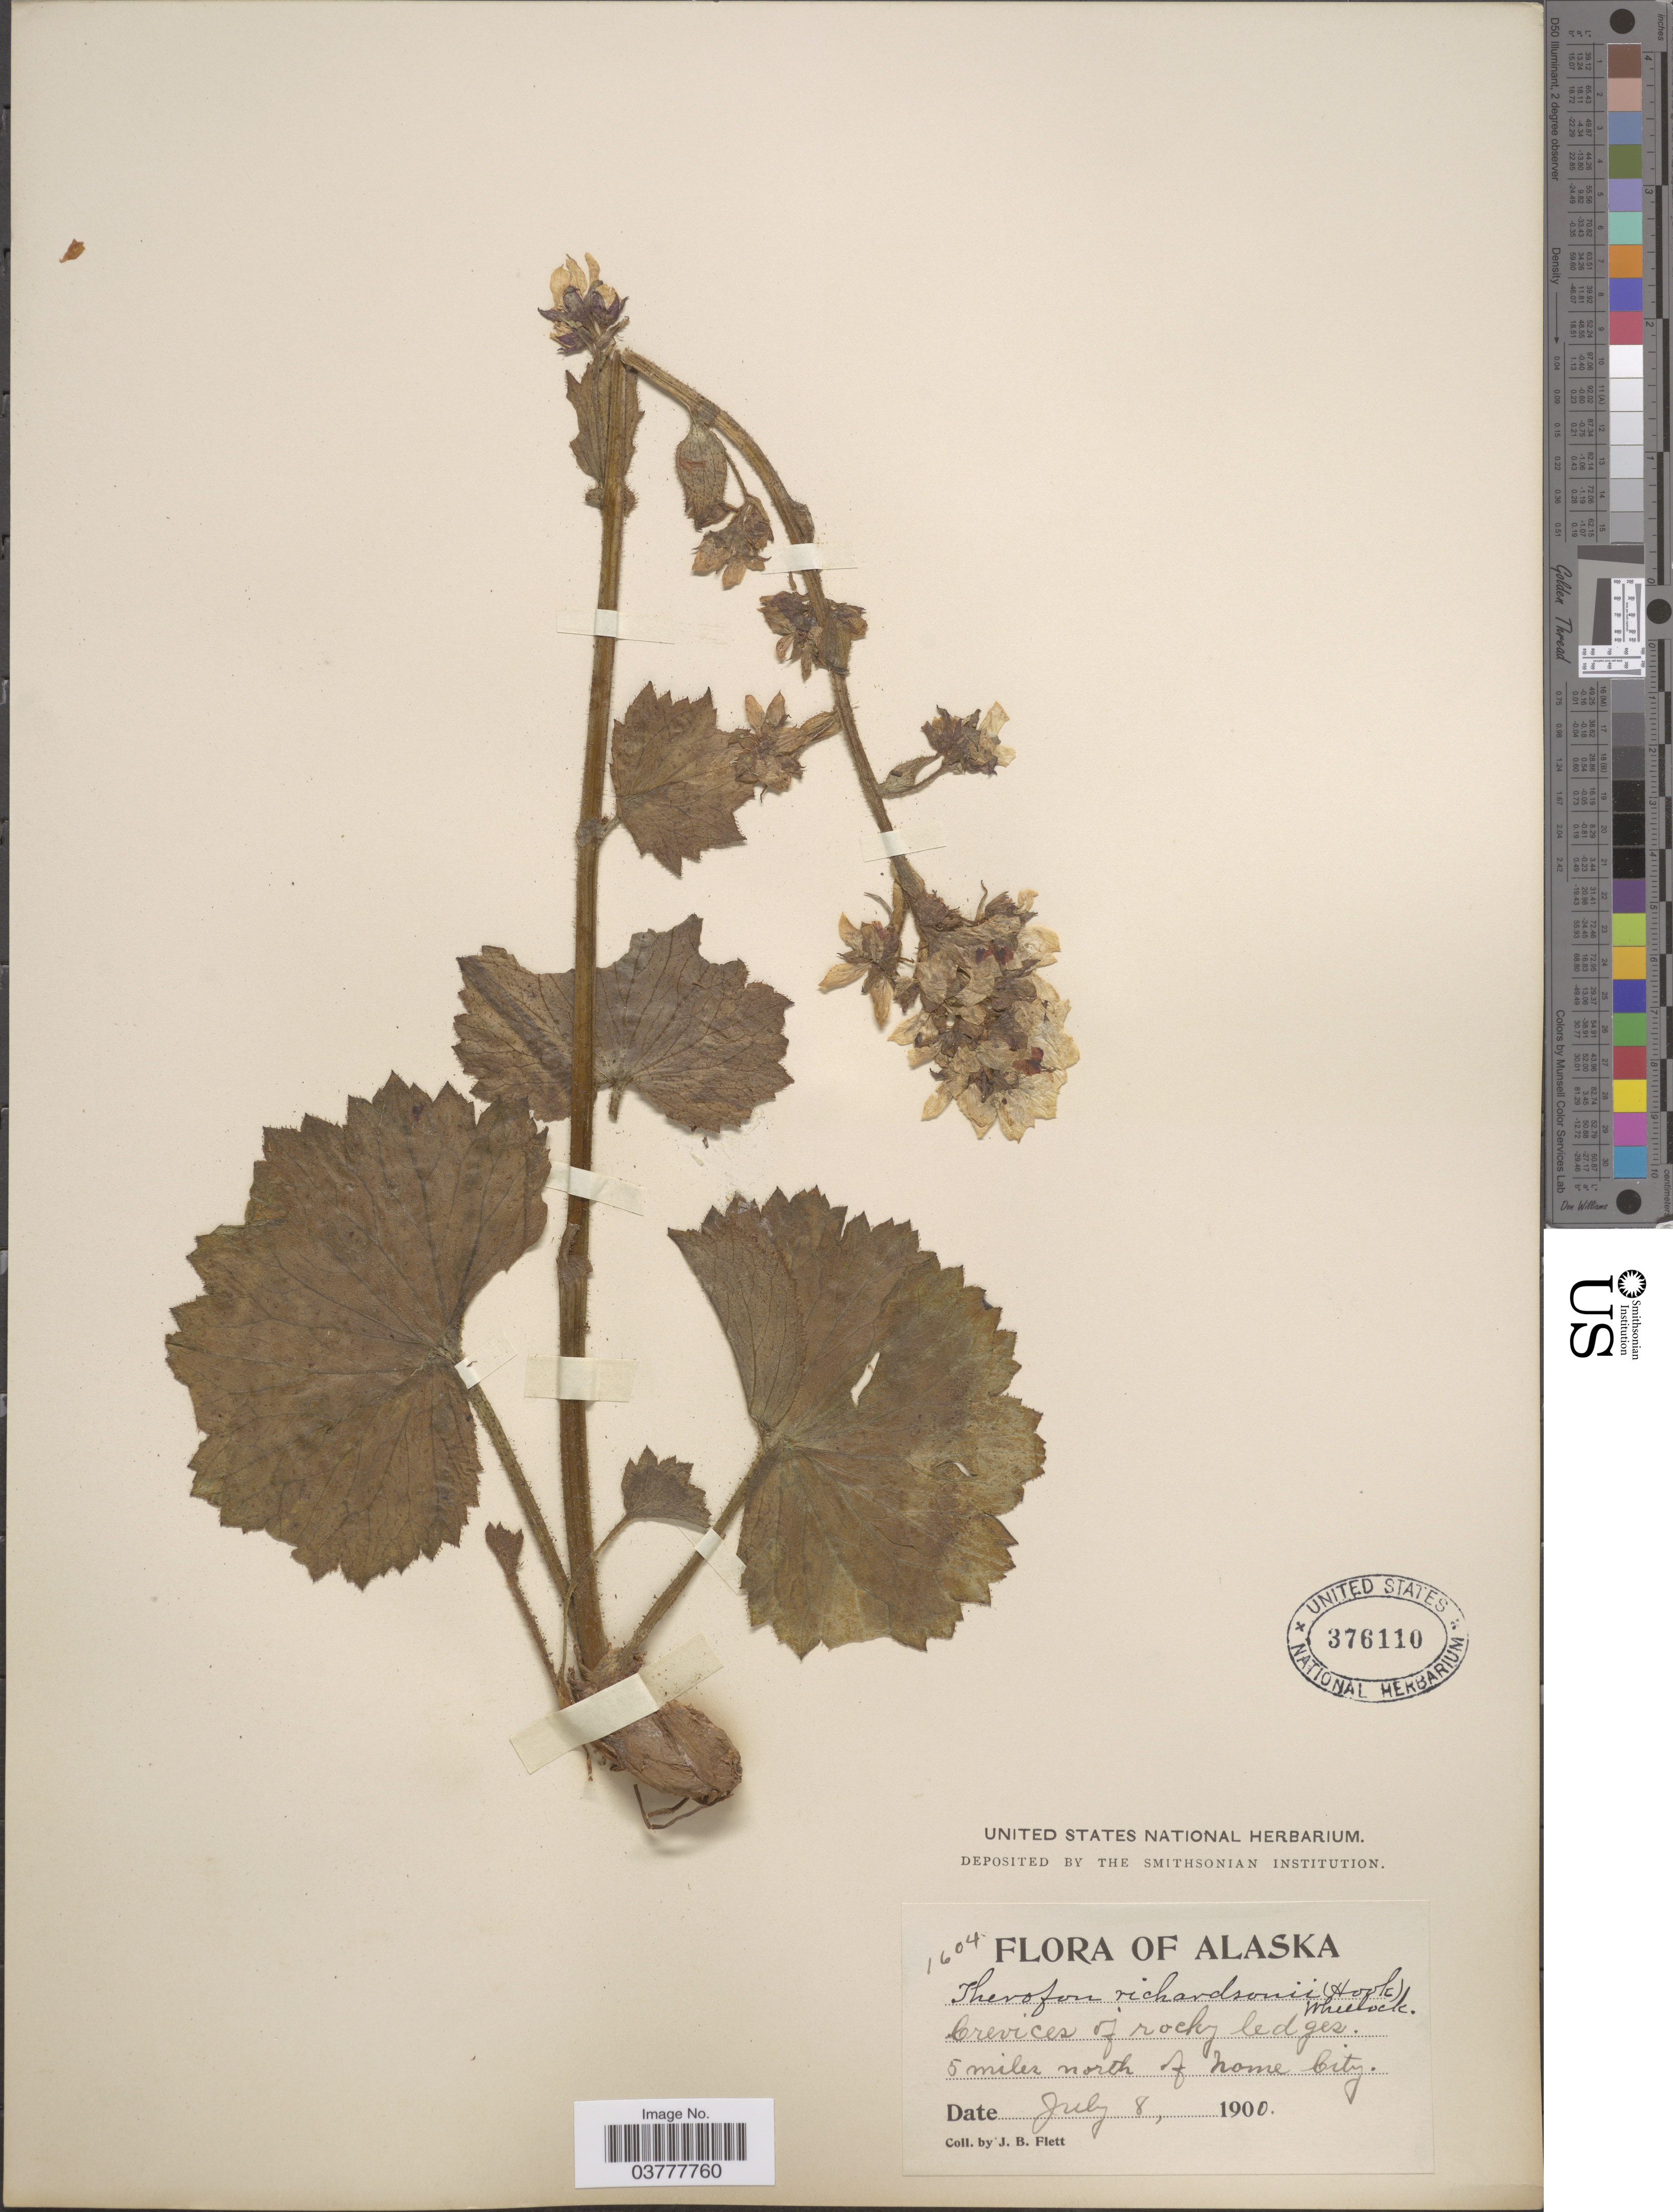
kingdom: Plantae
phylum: Tracheophyta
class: Magnoliopsida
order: Saxifragales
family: Saxifragaceae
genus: Boykinia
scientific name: Boykinia richardsonii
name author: (Hook.) A. Gray ex B.D. Jacks.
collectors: J. Flett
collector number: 1604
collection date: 1900-07-08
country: United States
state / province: Alaska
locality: Crevices of rocky ledges. 5 miles north of home City.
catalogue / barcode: US 376110